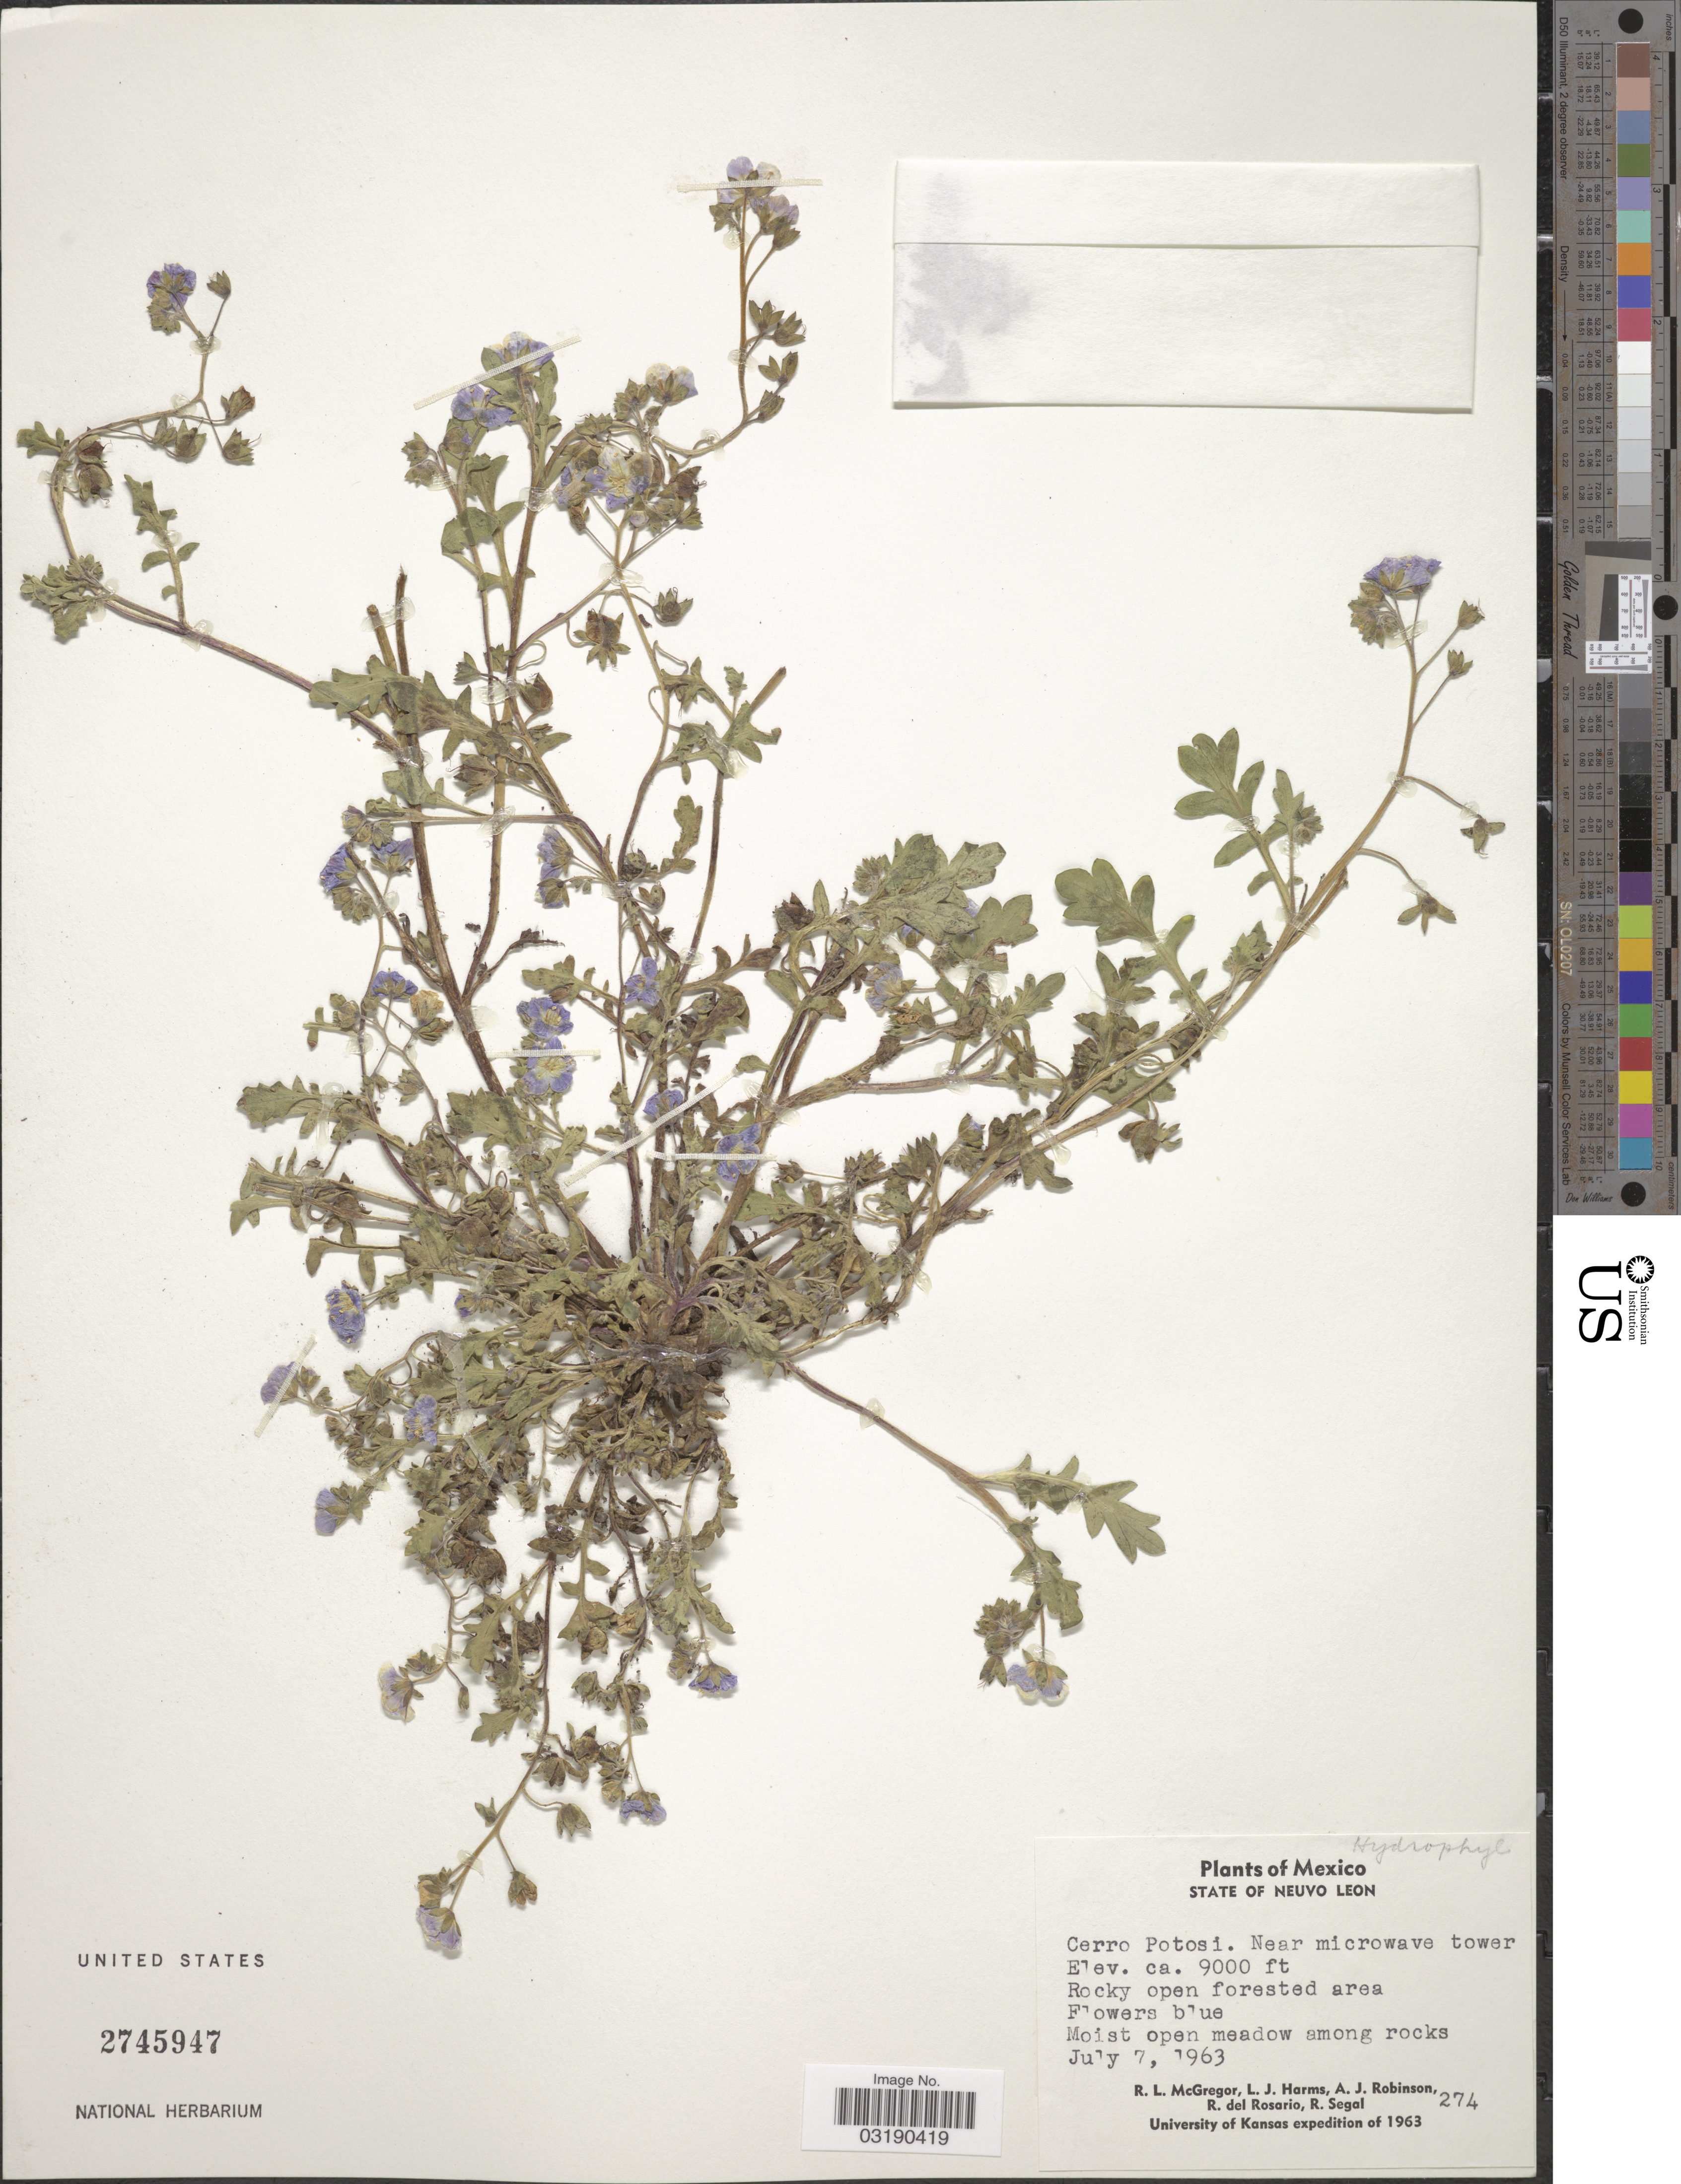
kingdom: Plantae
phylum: Tracheophyta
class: Magnoliopsida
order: Boraginales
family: Hydrophyllaceae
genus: Phacelia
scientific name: Phacelia platycarpa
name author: (Cav.) Spreng.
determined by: Turner, B. L.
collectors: R. McGregor, L. Harms, A. J. Robinson, R. del Rosario & R. Segal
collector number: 274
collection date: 1963-07-07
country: Mexico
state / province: Nuevo León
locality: Cerro Potosi. Near microwave tower.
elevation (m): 2743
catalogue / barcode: US 2745947